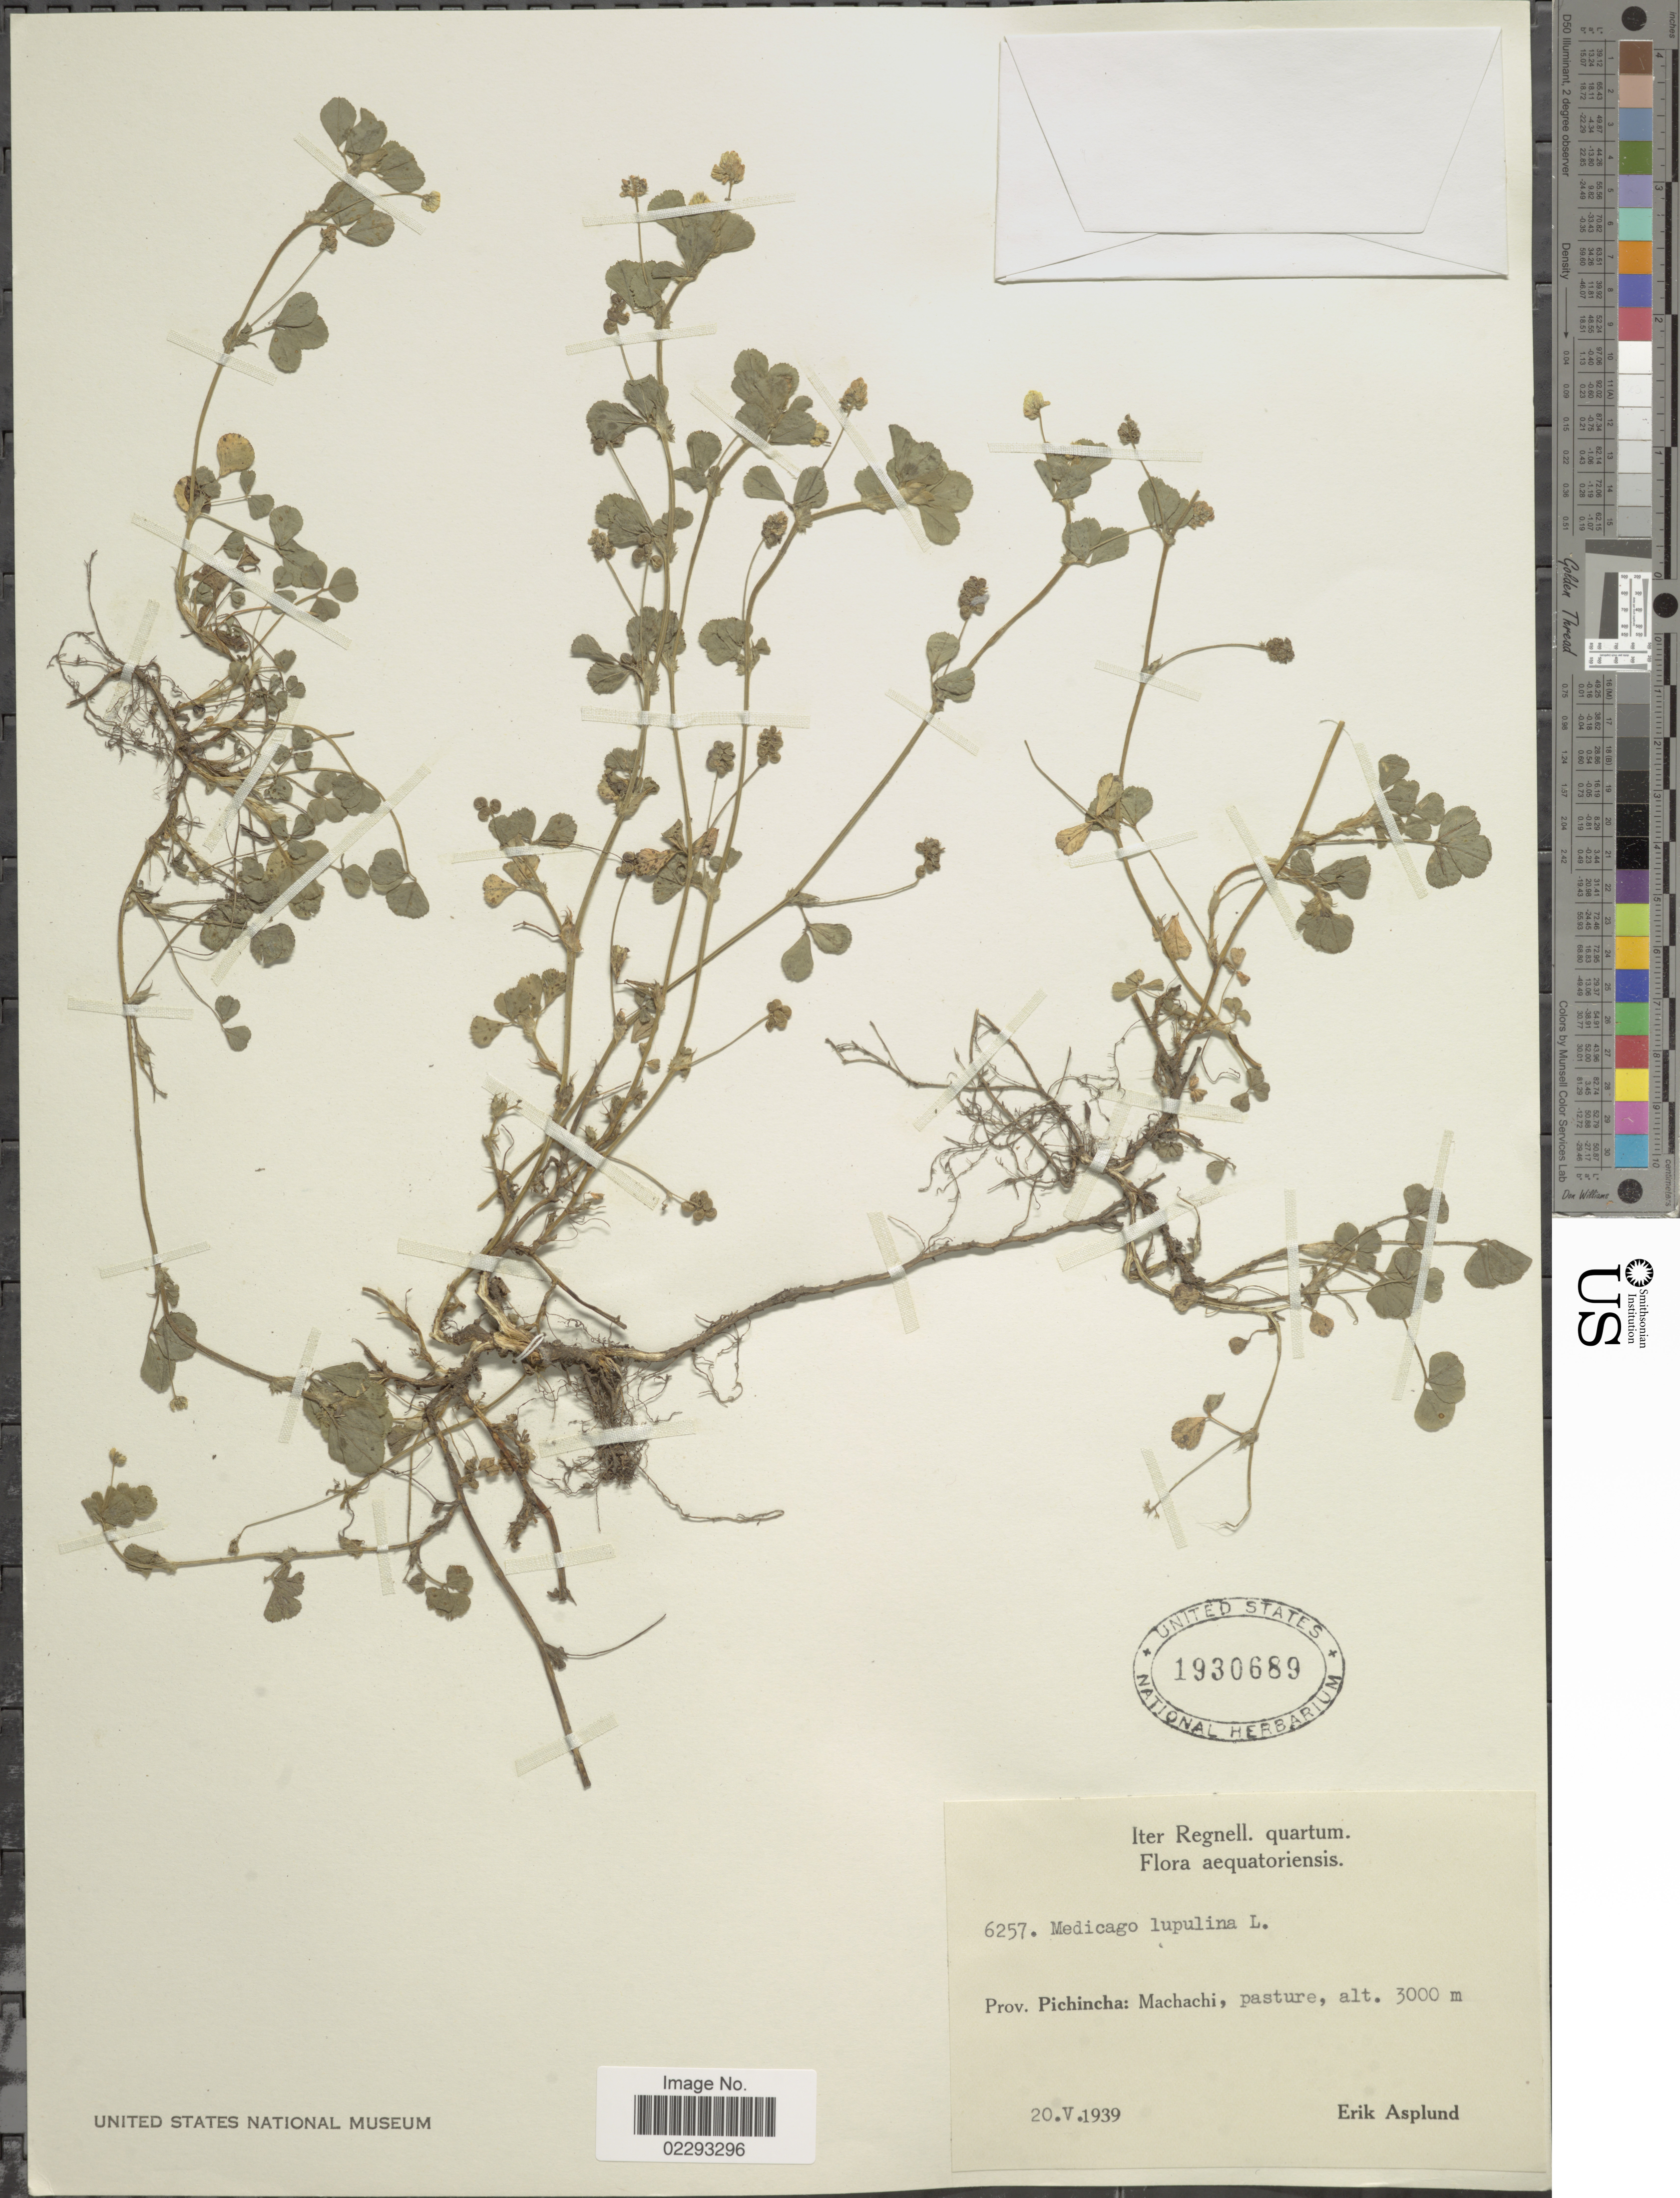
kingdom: Plantae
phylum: Tracheophyta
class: Magnoliopsida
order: Fabales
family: Fabaceae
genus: Medicago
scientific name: Medicago lupulina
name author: L.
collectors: E. Asplund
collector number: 6257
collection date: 1939-05-20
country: Ecuador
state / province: Pichincha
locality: Aequatorienses, Machachi, pasture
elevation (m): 3000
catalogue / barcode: US 1930689